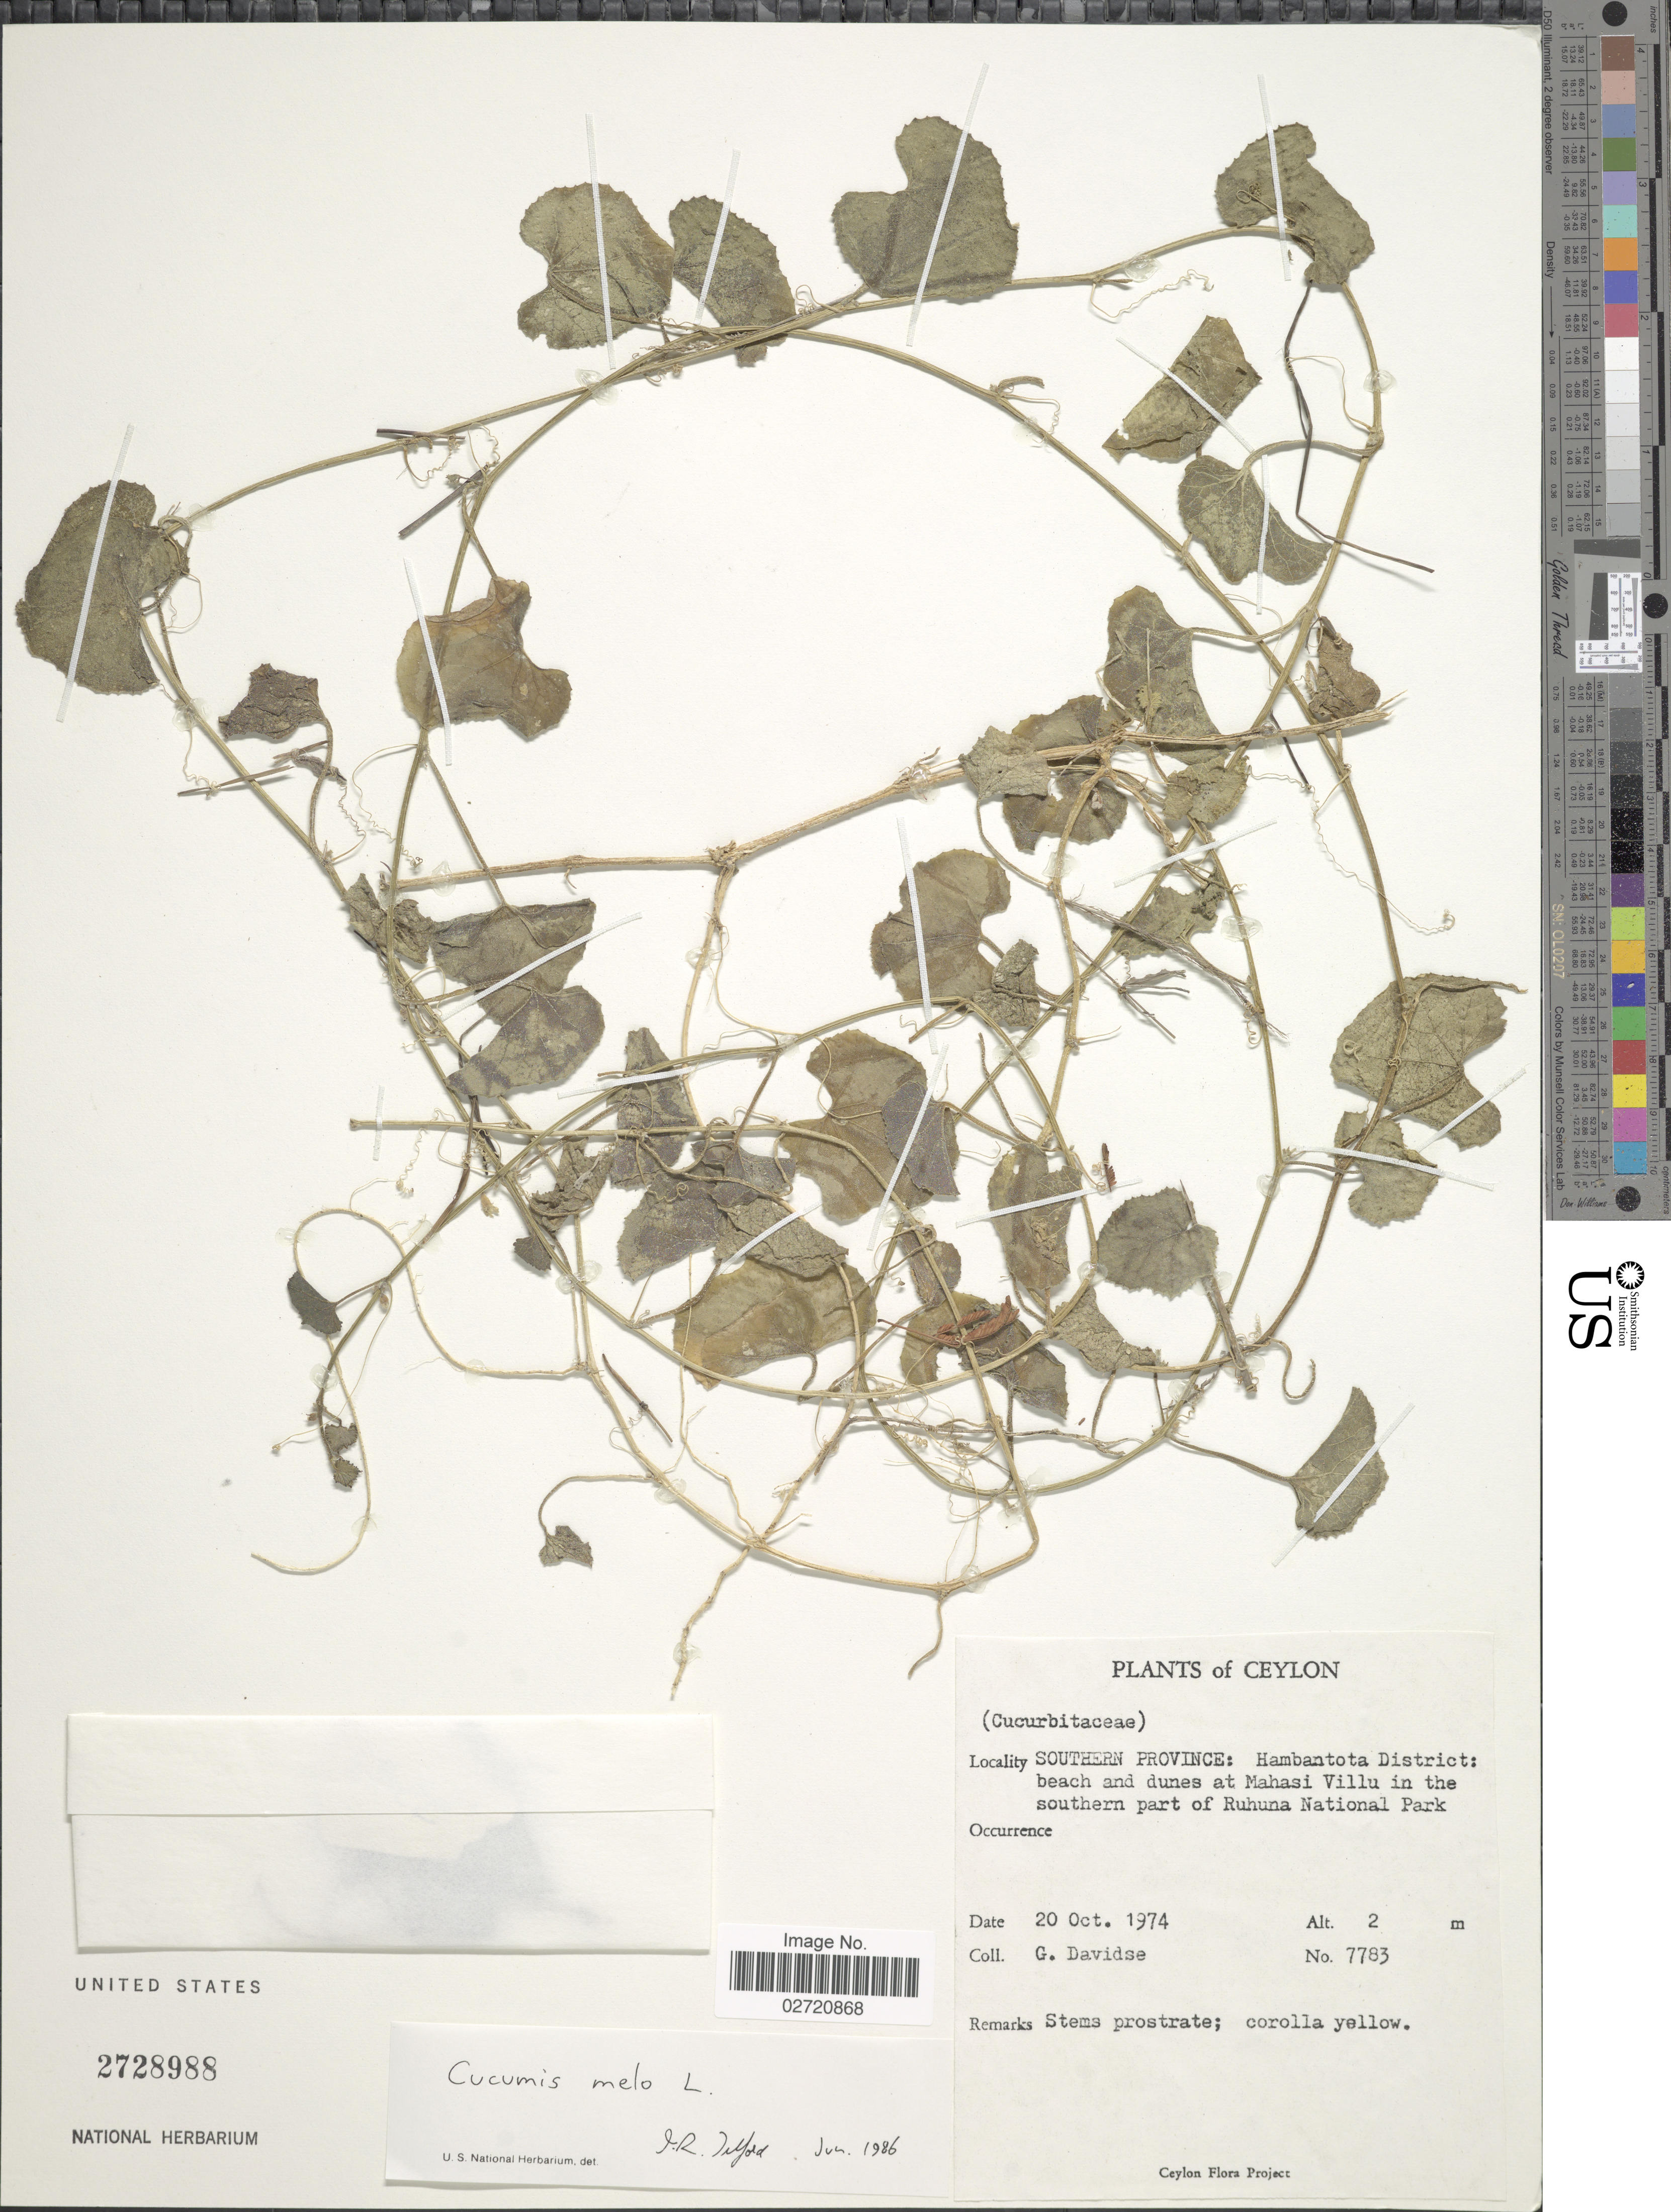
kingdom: Plantae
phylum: Tracheophyta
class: Magnoliopsida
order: Cucurbitales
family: Cucurbitaceae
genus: Cucumis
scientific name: Cucumis melo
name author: L.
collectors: G. Davidse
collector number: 7783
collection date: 1974-10-20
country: Sri Lanka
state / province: Southern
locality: Southern Province: Hambantota District: beach and dunes at Mahasi Villu in the southern part of Ruhuna National Park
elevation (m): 2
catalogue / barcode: US 2728988